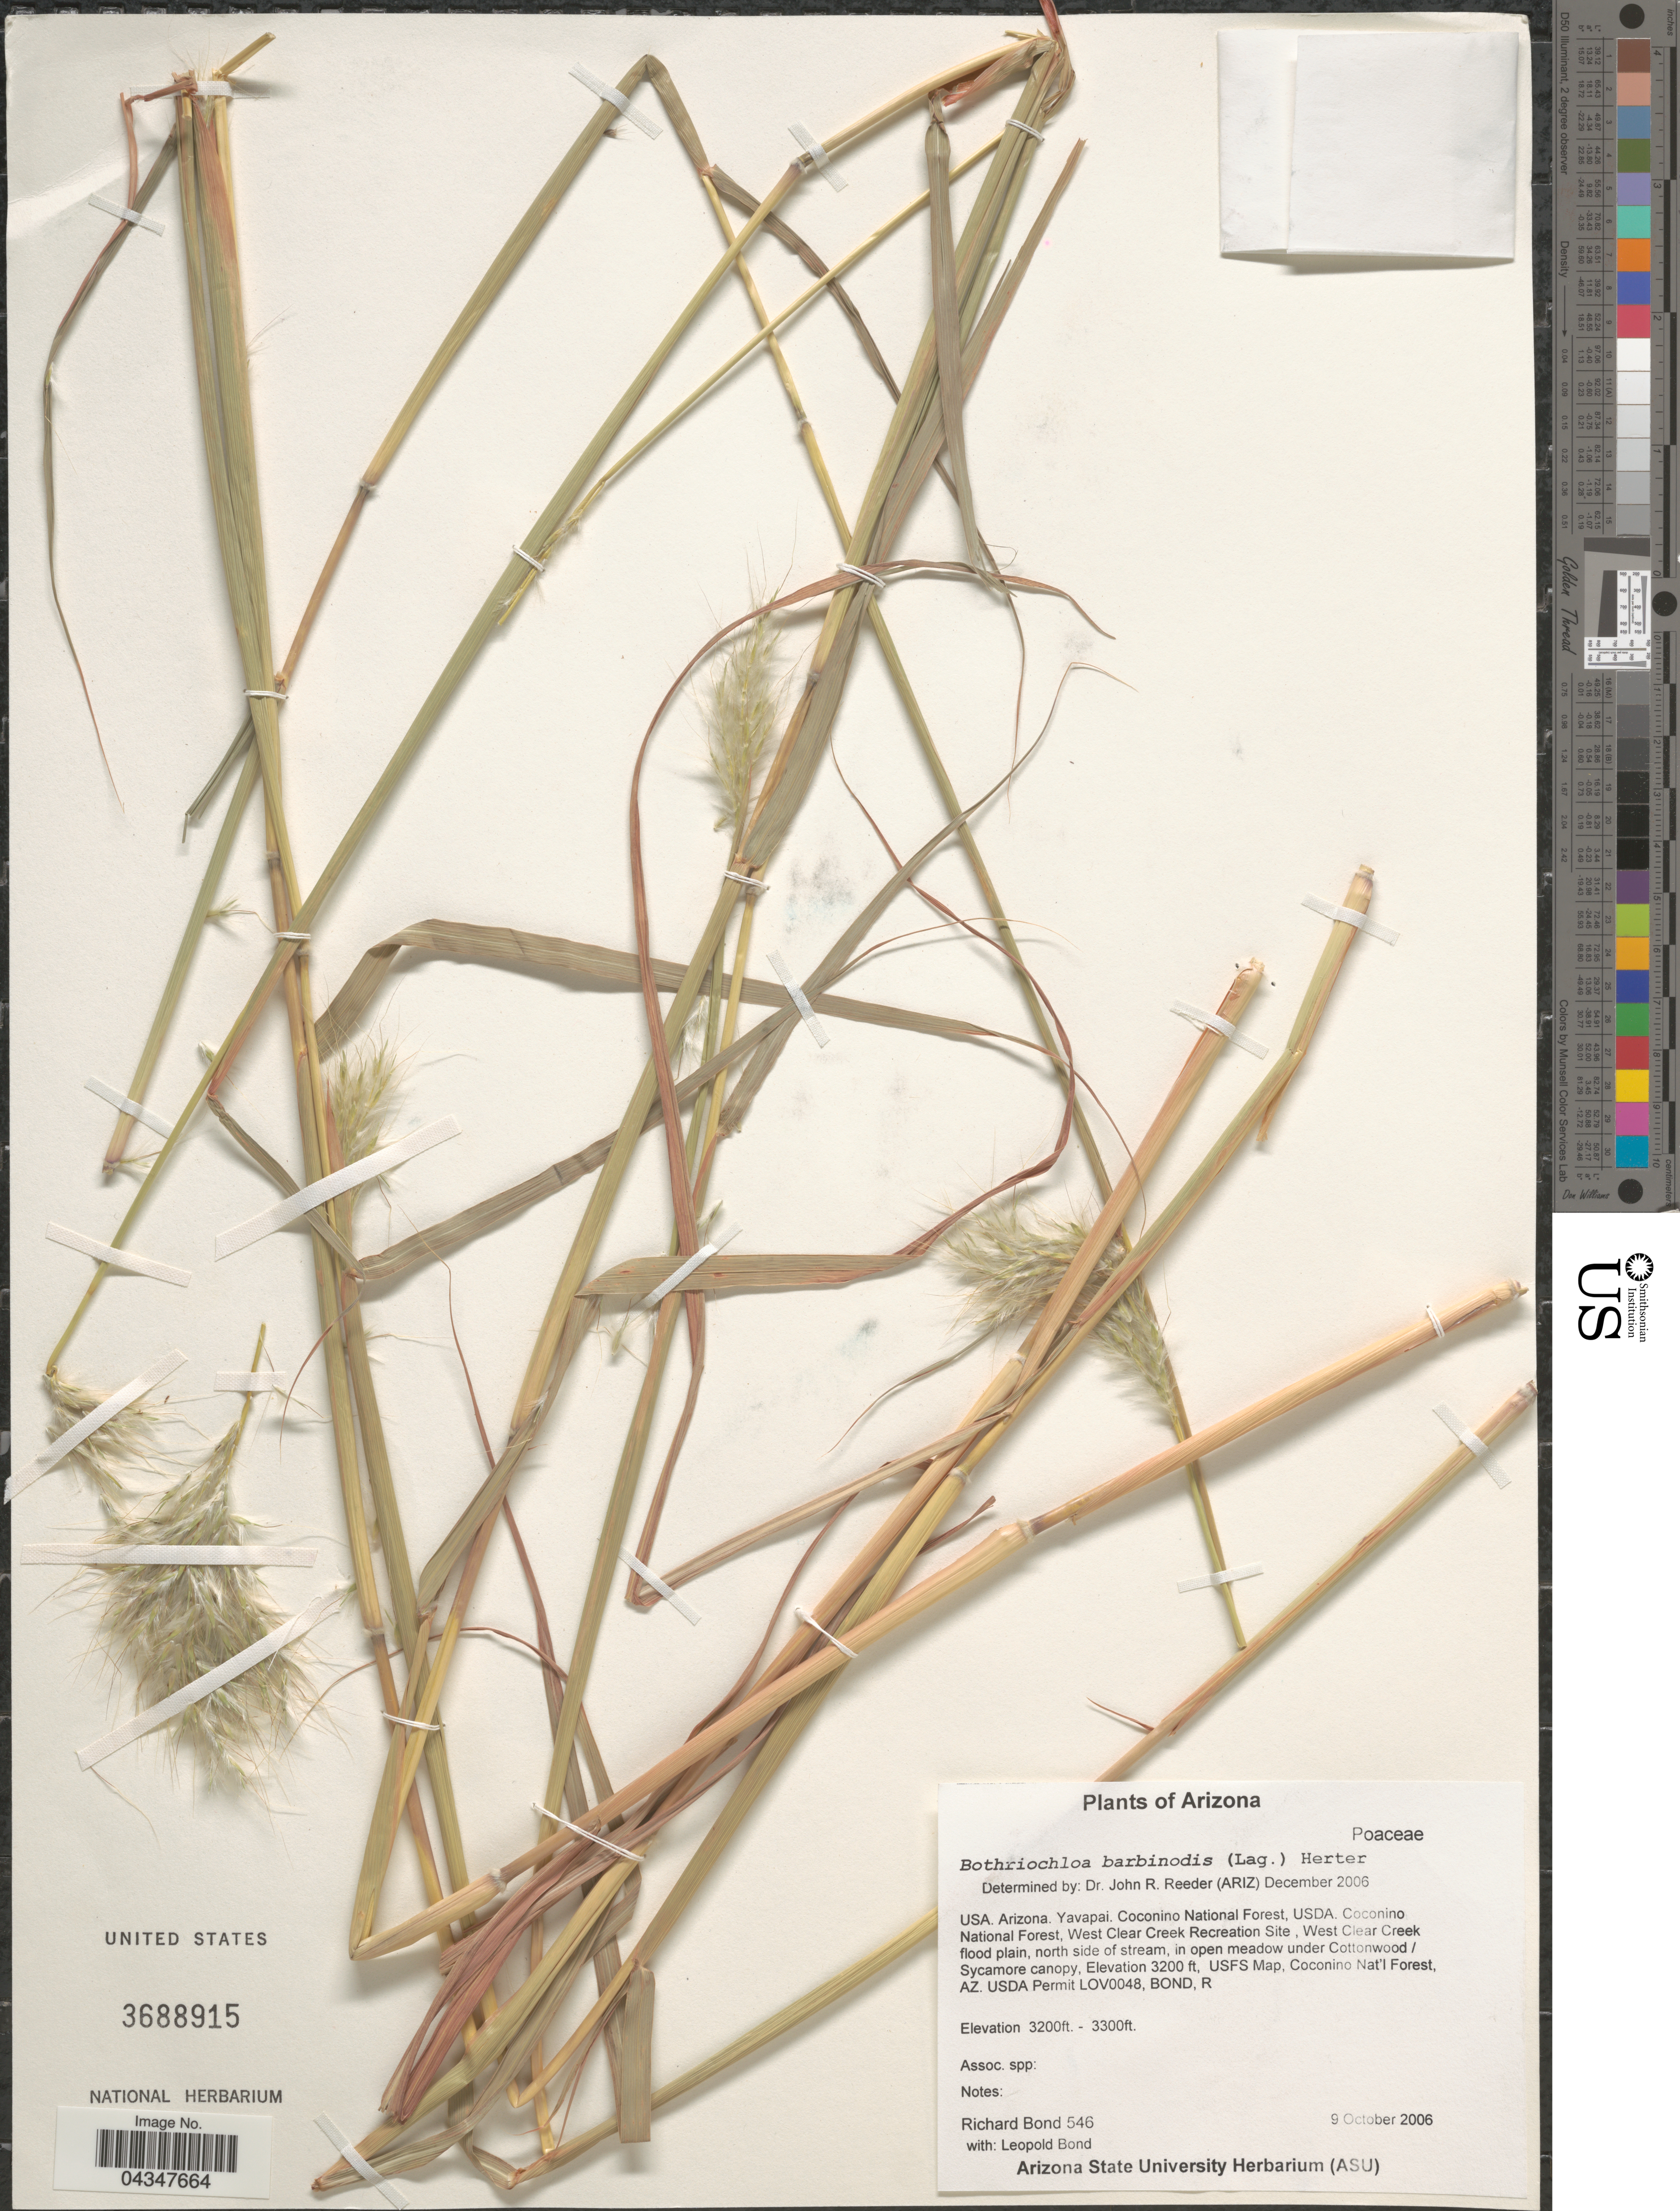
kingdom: Plantae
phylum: Tracheophyta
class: Liliopsida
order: Poales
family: Poaceae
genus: Bothriochloa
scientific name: Bothriochloa barbinodis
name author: (Lag.) Herter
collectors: R. Bond & L. Bond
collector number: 546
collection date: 2006-10-09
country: United States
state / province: Arizona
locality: Yavapai. Coconino National Forest, USDA, Coconino National Forest, West Clear Creek Recreation Site, West Clear Creek flood plain, north side of stream.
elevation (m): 975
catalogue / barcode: US 3688915